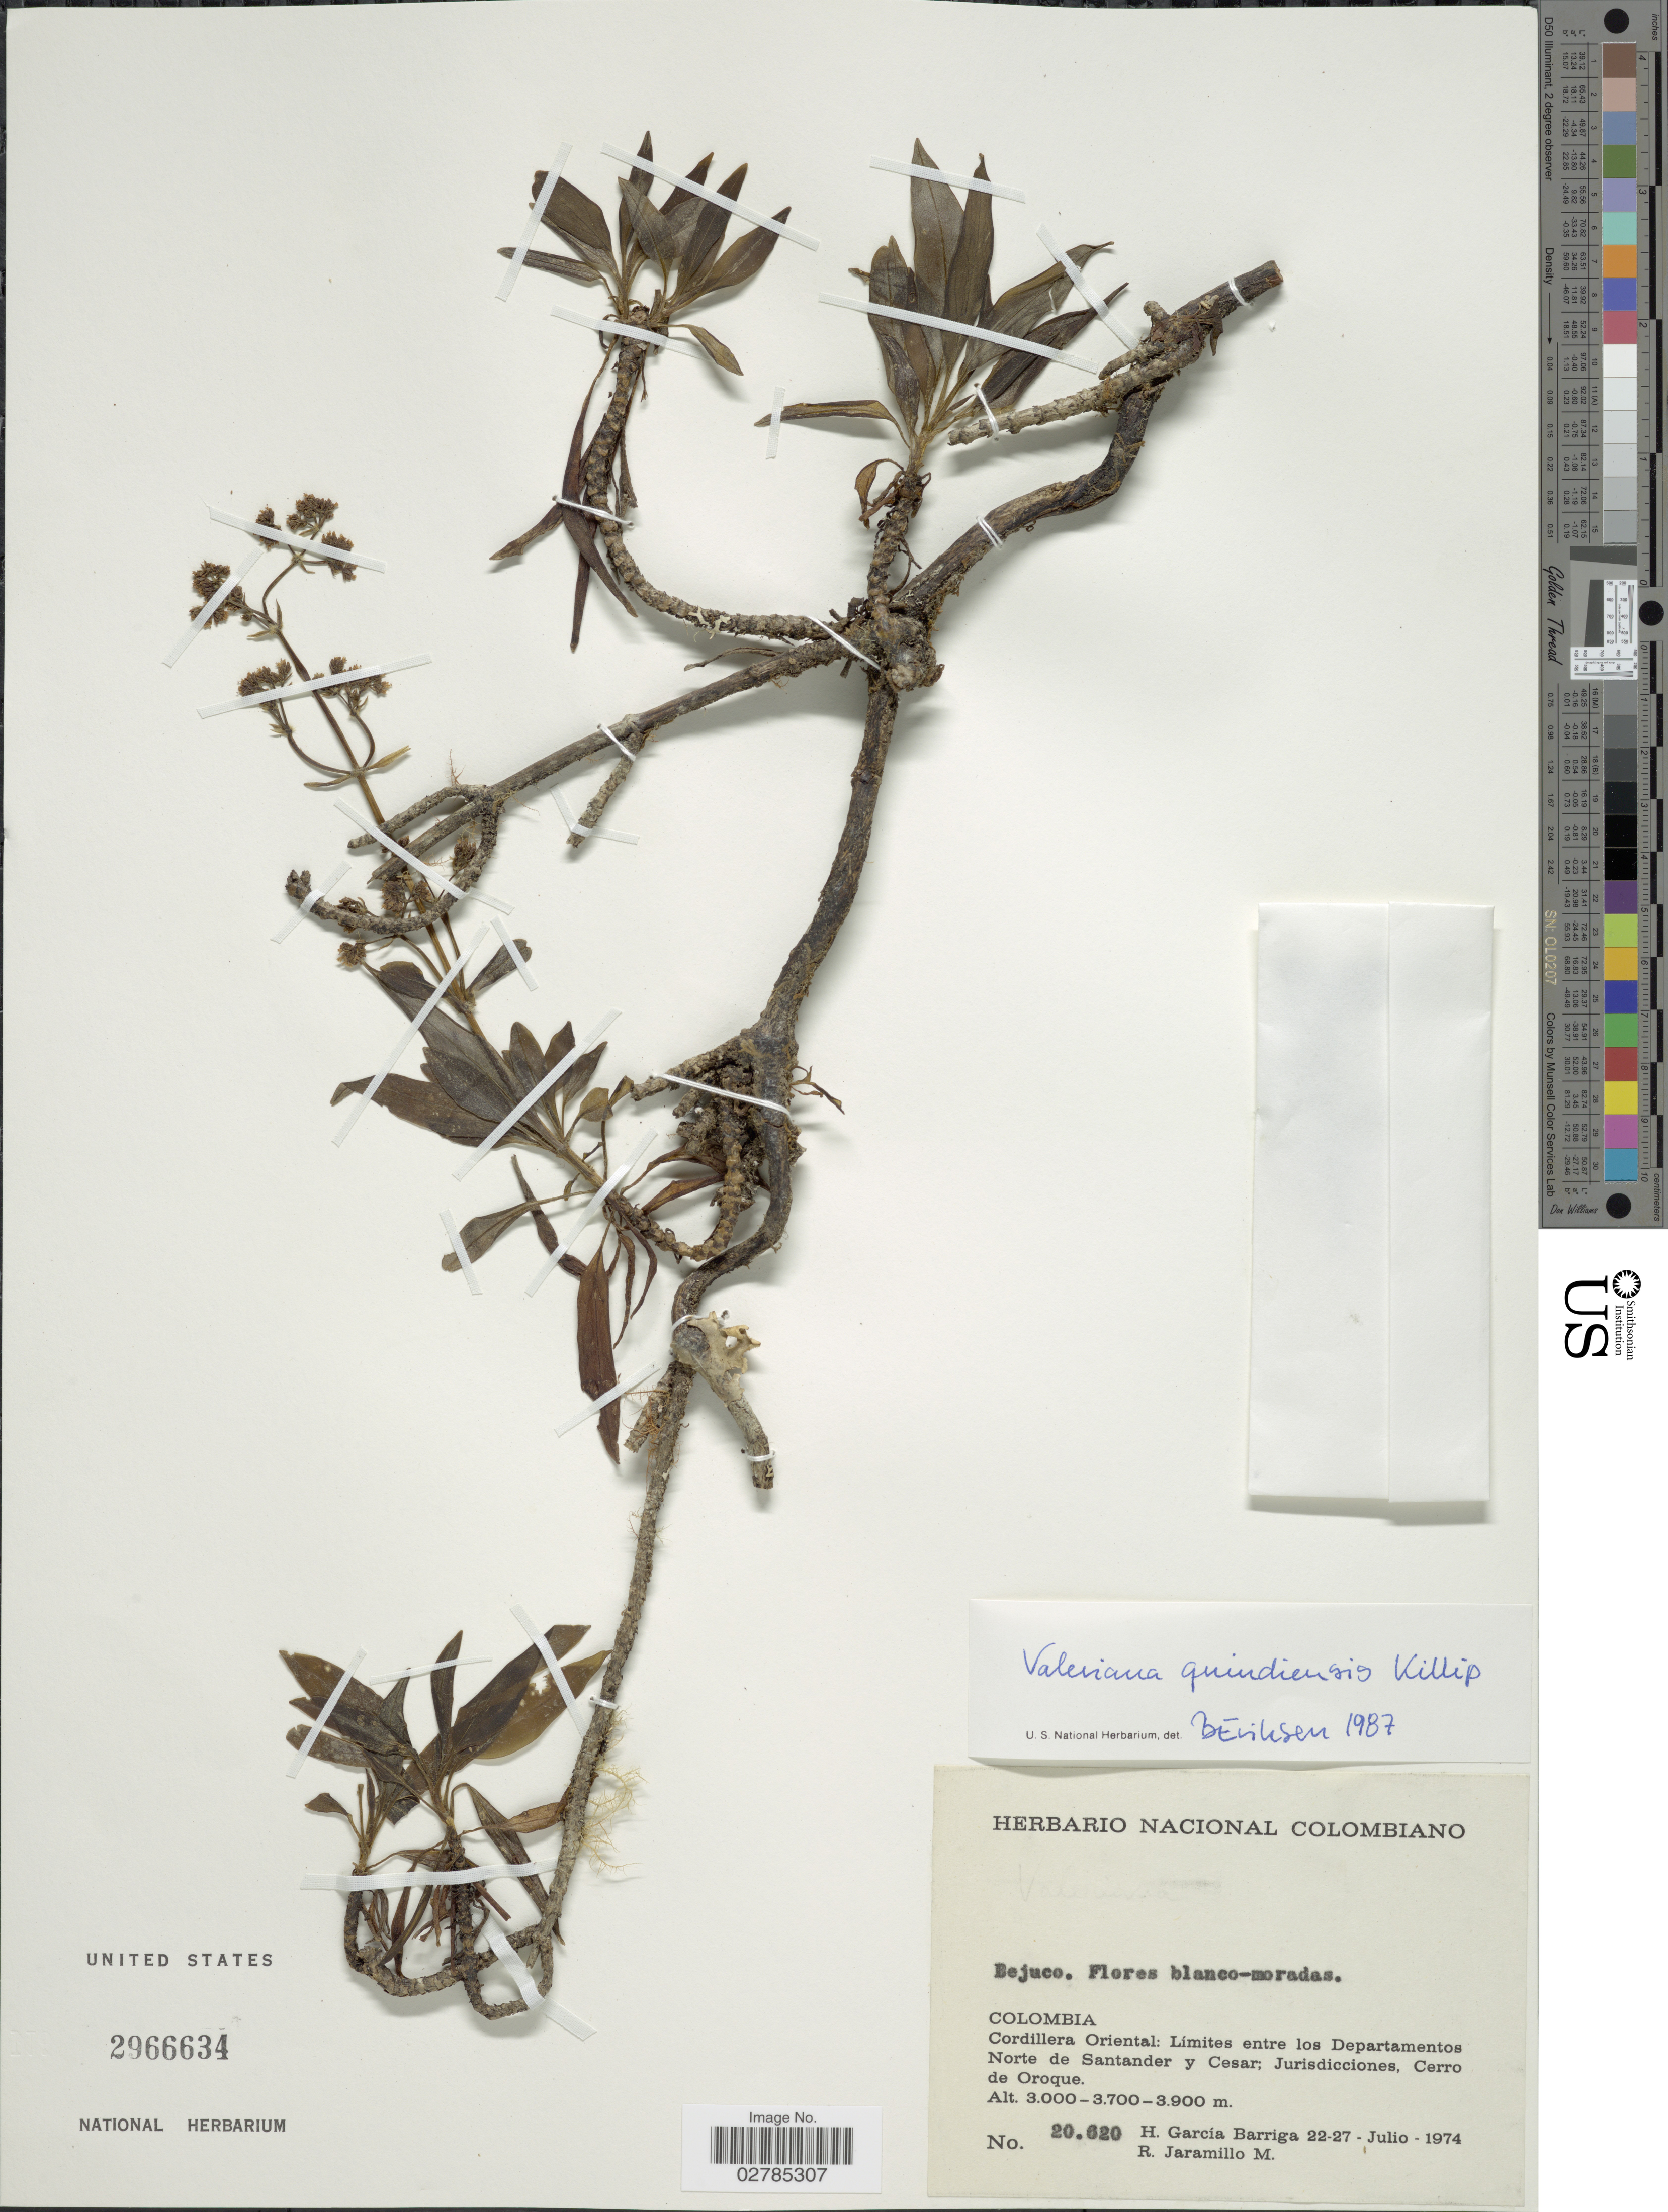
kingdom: Plantae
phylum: Tracheophyta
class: Magnoliopsida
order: Dipsacales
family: Caprifoliaceae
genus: Valeriana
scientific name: Valeriana quindiensis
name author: Killip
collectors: H. García Barriga & R. Jaramillo M.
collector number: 20620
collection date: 1974-07-22/1974-07-27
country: Colombia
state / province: Norte de Santander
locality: Cordillera Oriental: Limites entre los Departamentos Norte de Santander y Cesar; Jurisdicciones, Cerro de Oroque.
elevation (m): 3000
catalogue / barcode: US 2966634